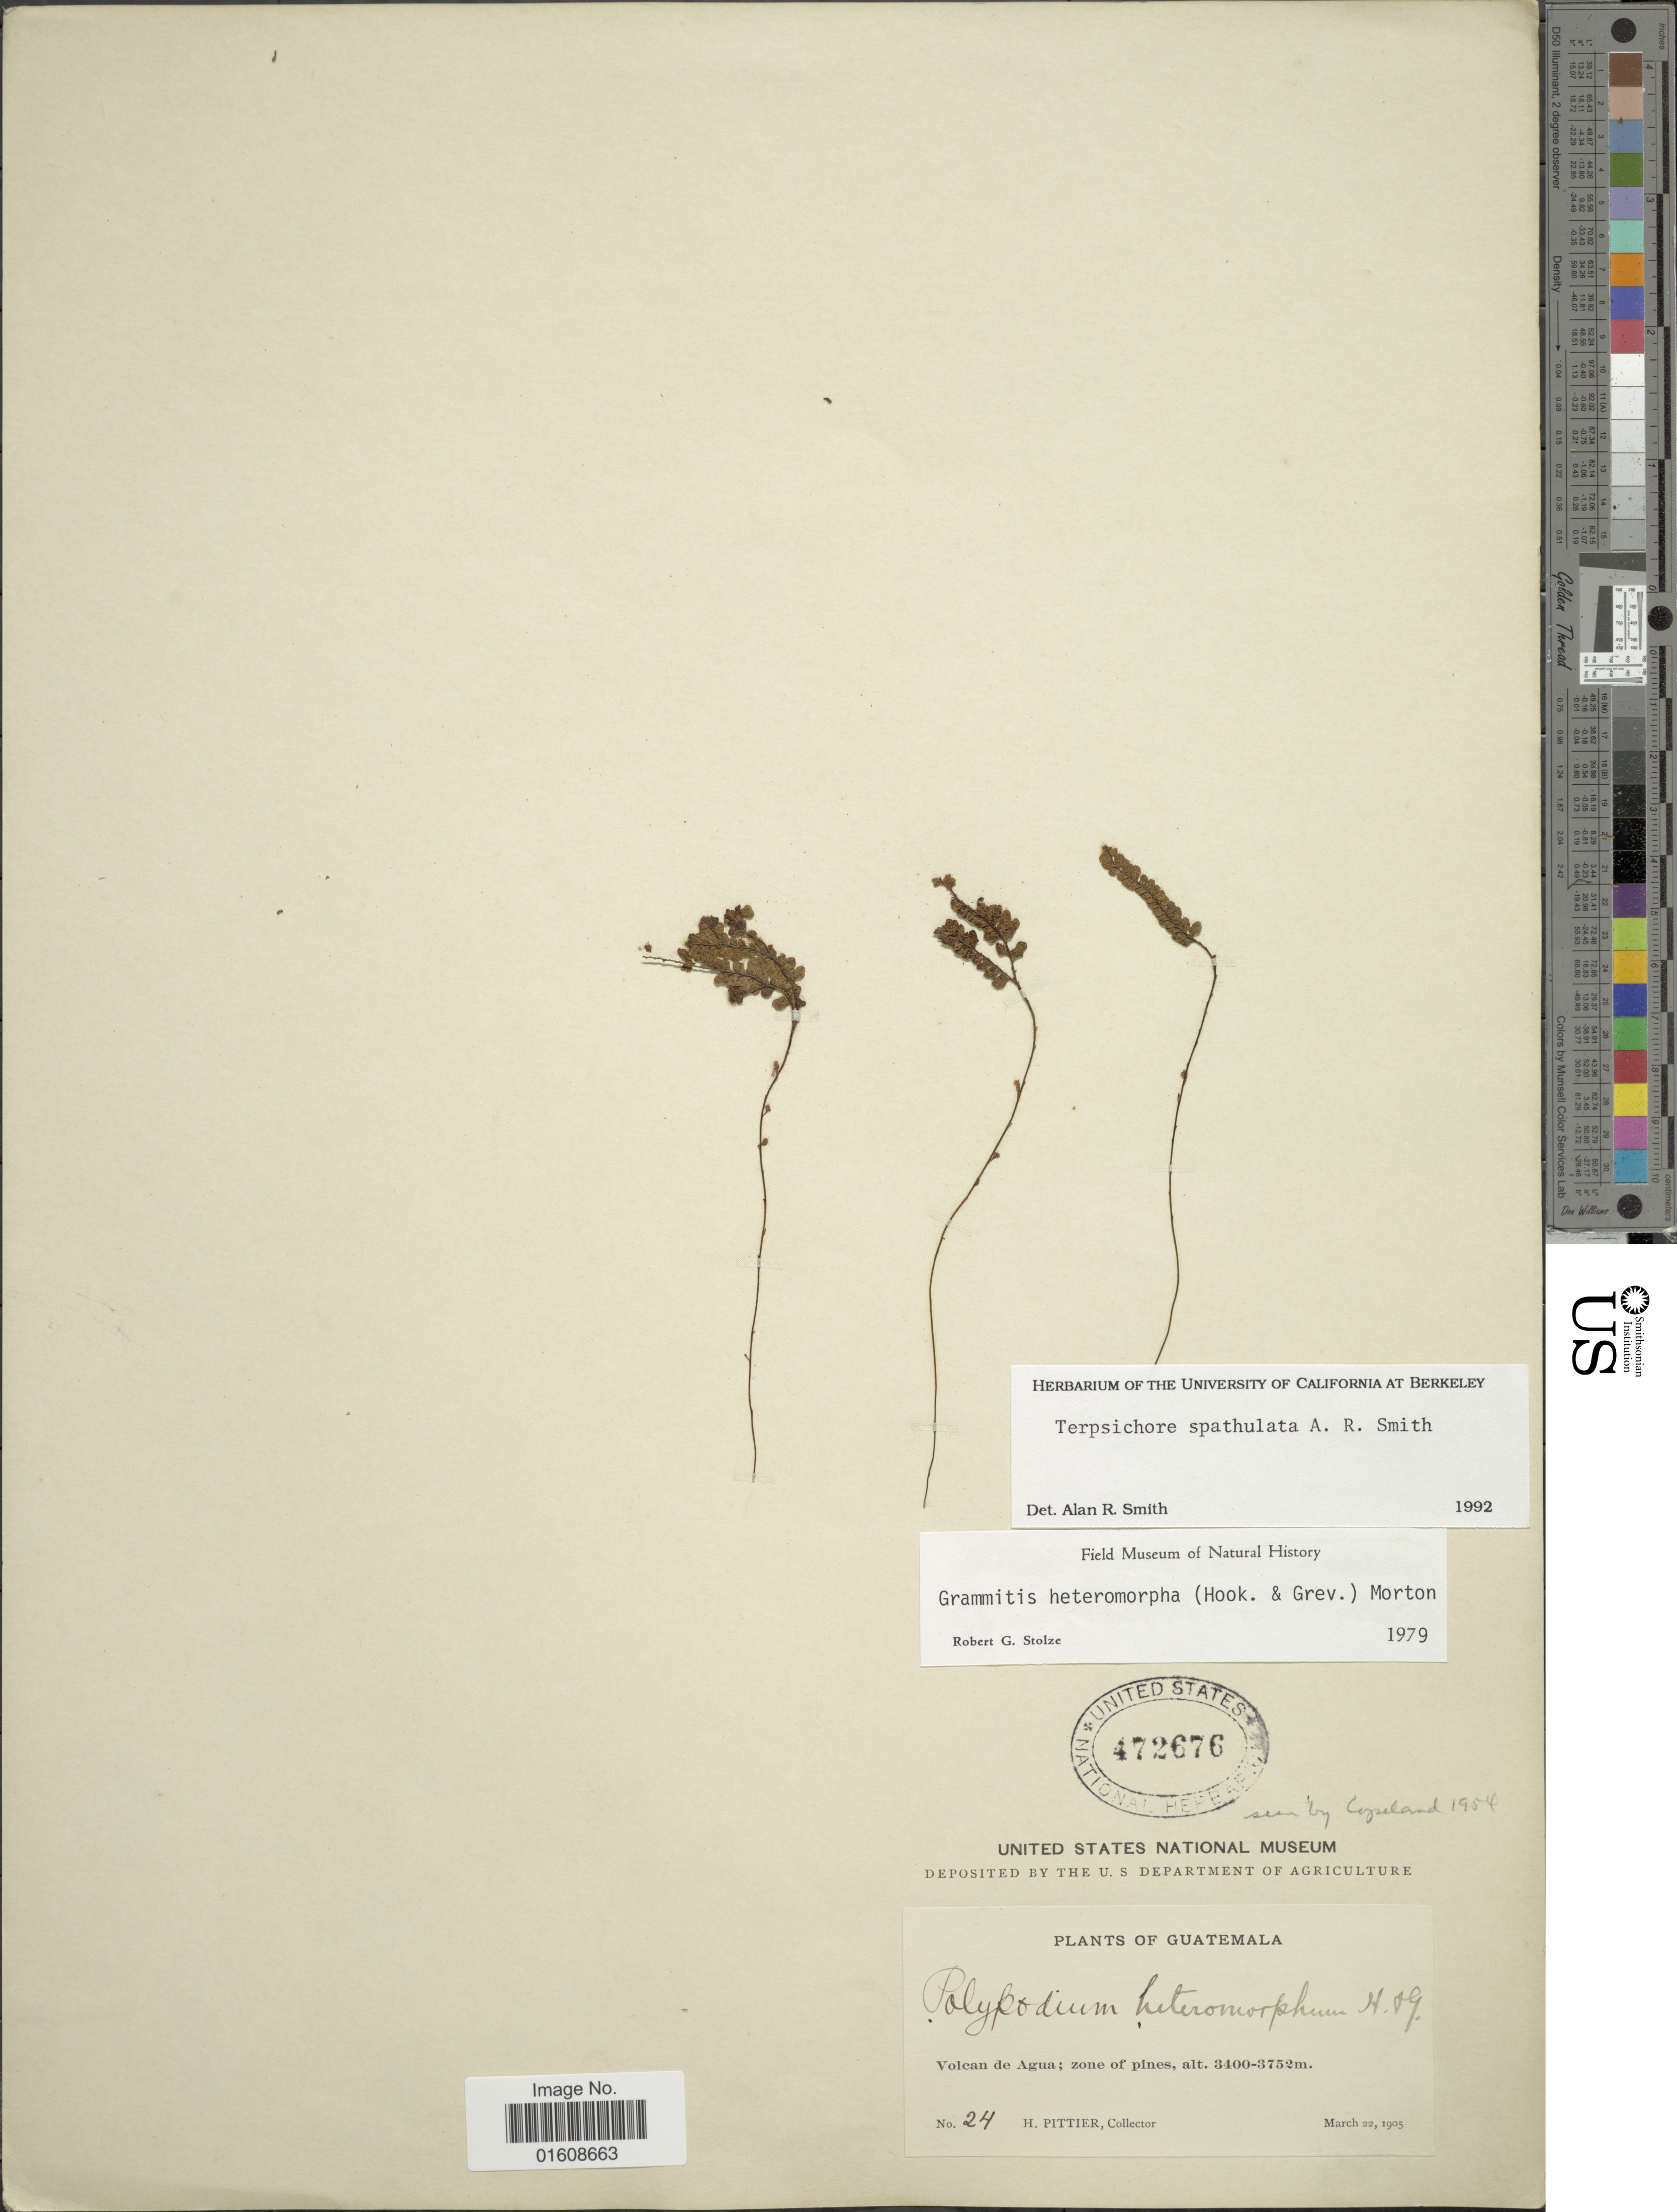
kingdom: Plantae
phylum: Tracheophyta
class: Polypodiopsida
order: Polypodiales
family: Polypodiaceae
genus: Alansmia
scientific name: Alansmia spathulata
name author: (A.R. Sm.) Moguel & M. Kessler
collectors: H. F. Pittier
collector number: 24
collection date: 1905-03-22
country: Guatemala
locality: Volcan de Agua; zone of pines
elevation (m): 3400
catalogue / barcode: US 472676